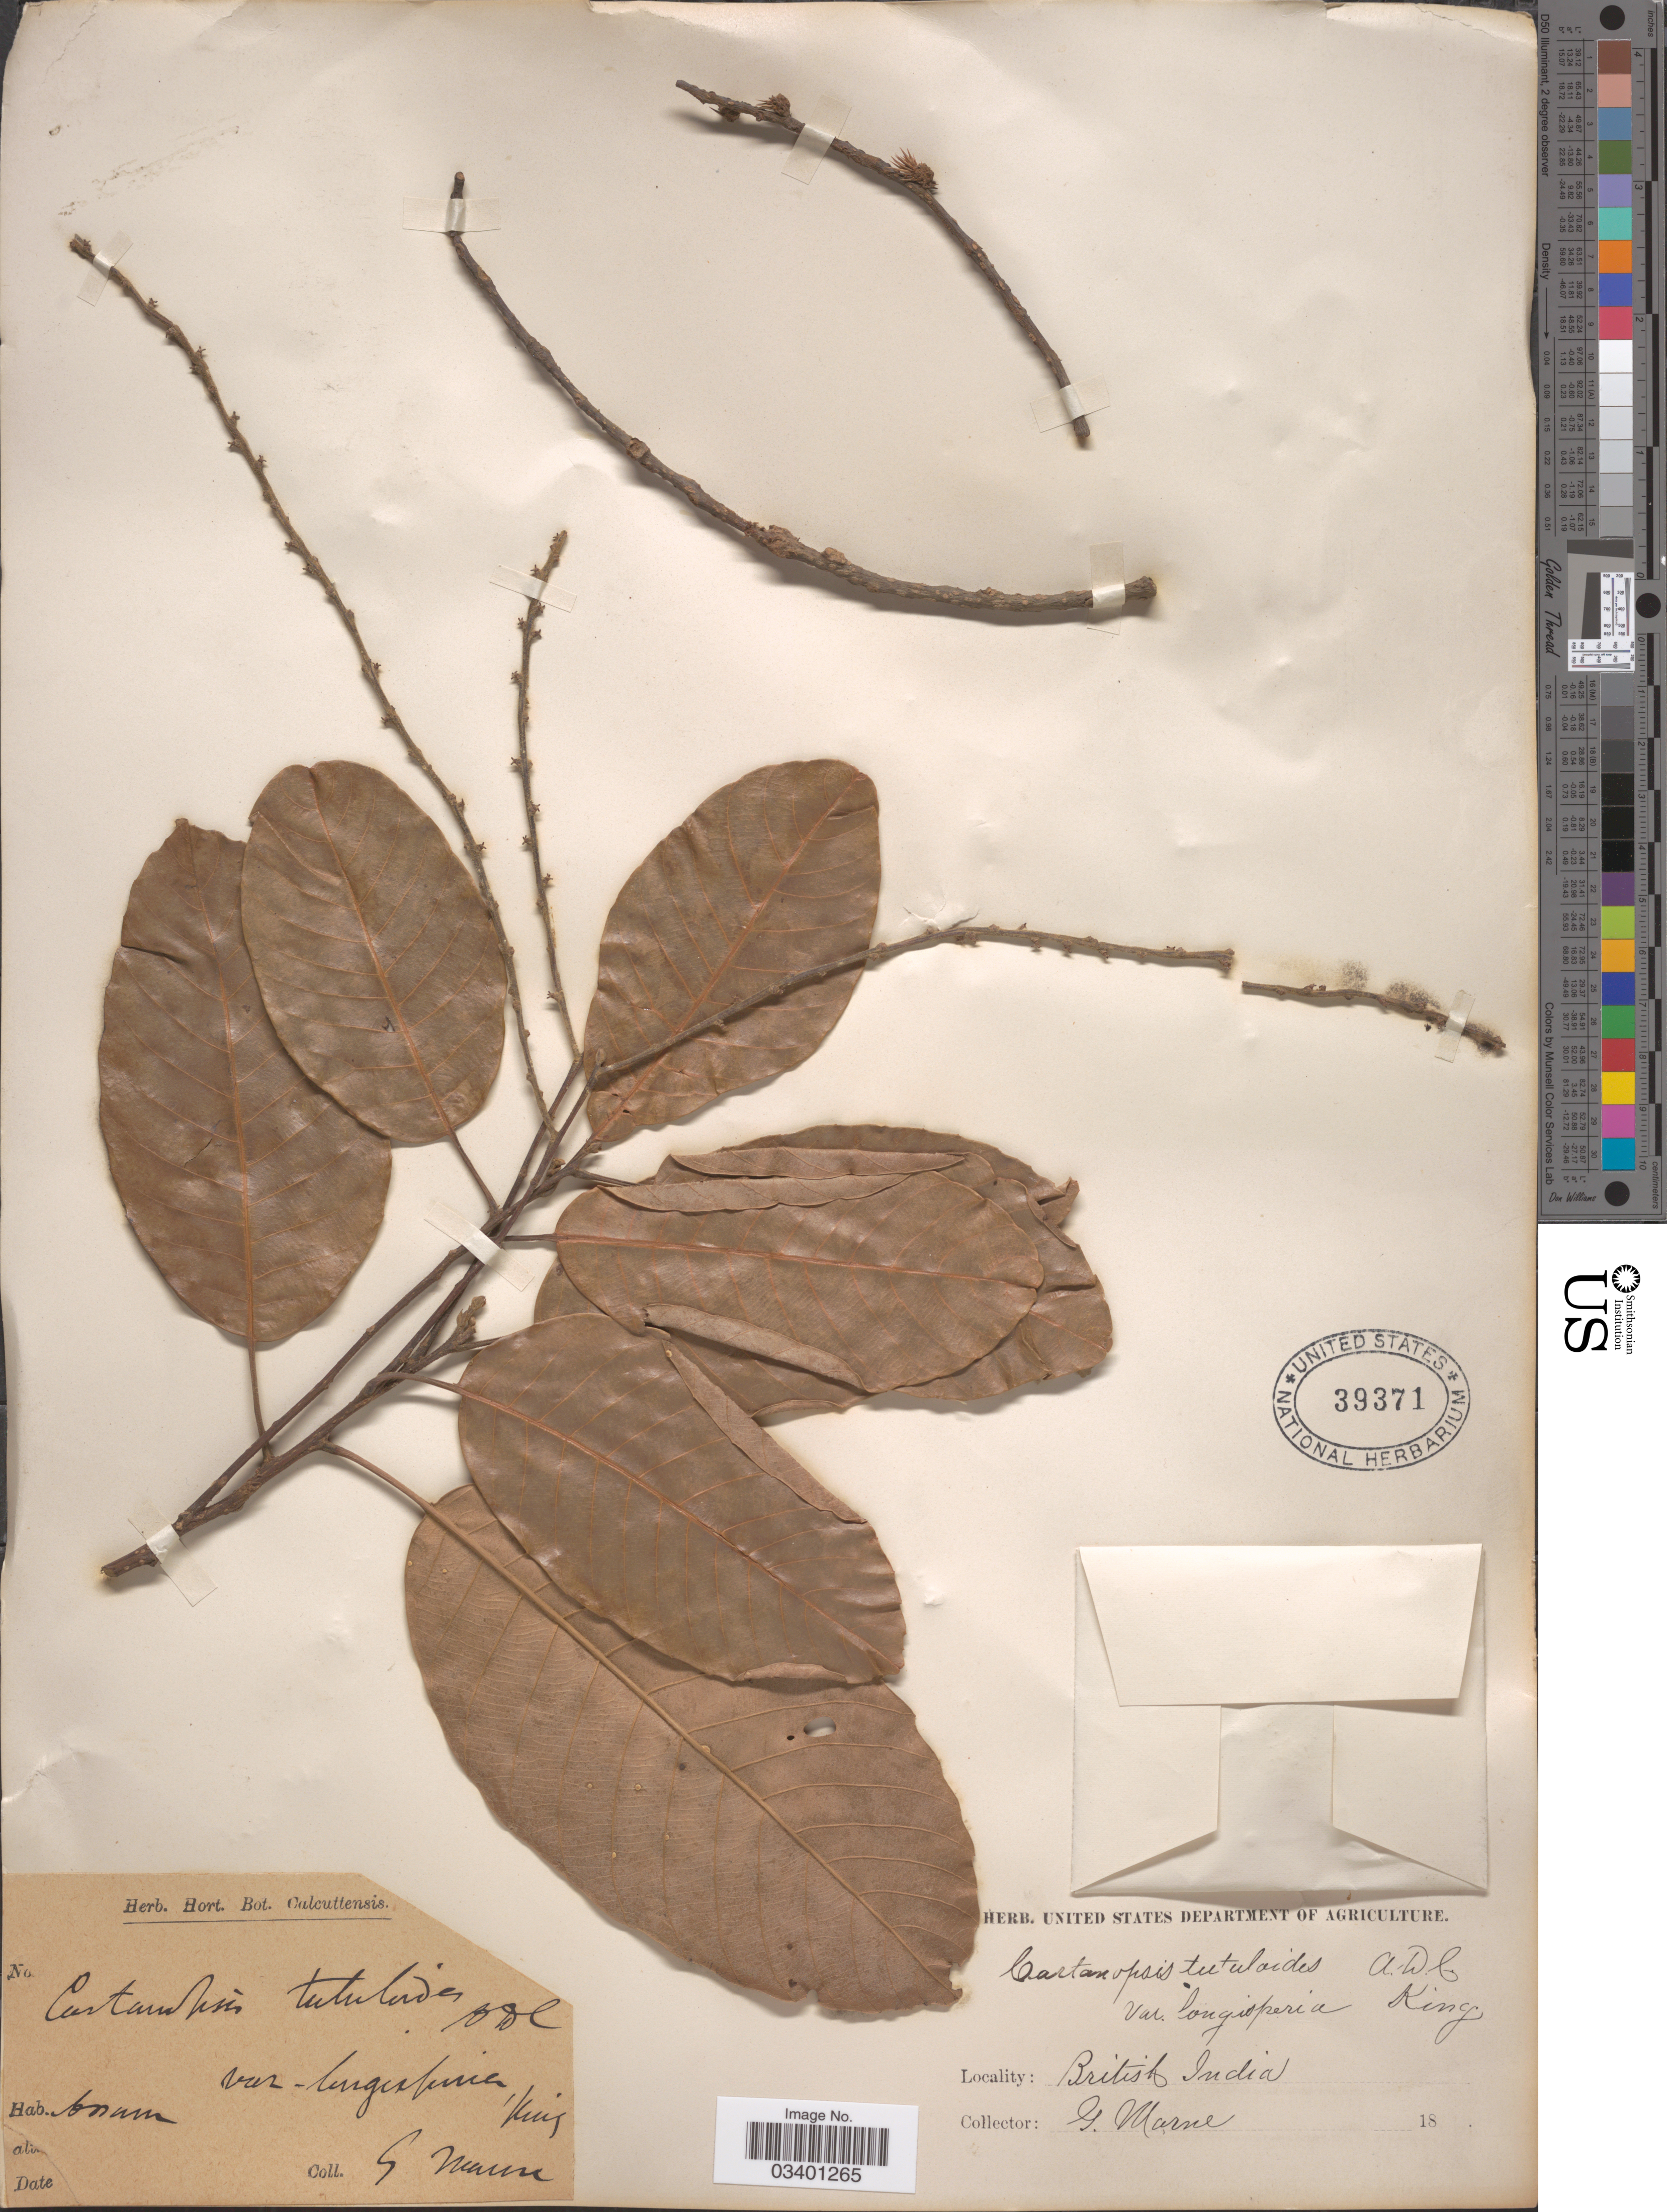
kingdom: Plantae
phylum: Tracheophyta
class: Magnoliopsida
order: Fagales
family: Fagaceae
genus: Castanopsis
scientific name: Castanopsis tribuloides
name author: (Sm.) A. DC.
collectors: G. Mann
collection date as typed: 18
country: India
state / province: Assam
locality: British India.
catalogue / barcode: US 39371